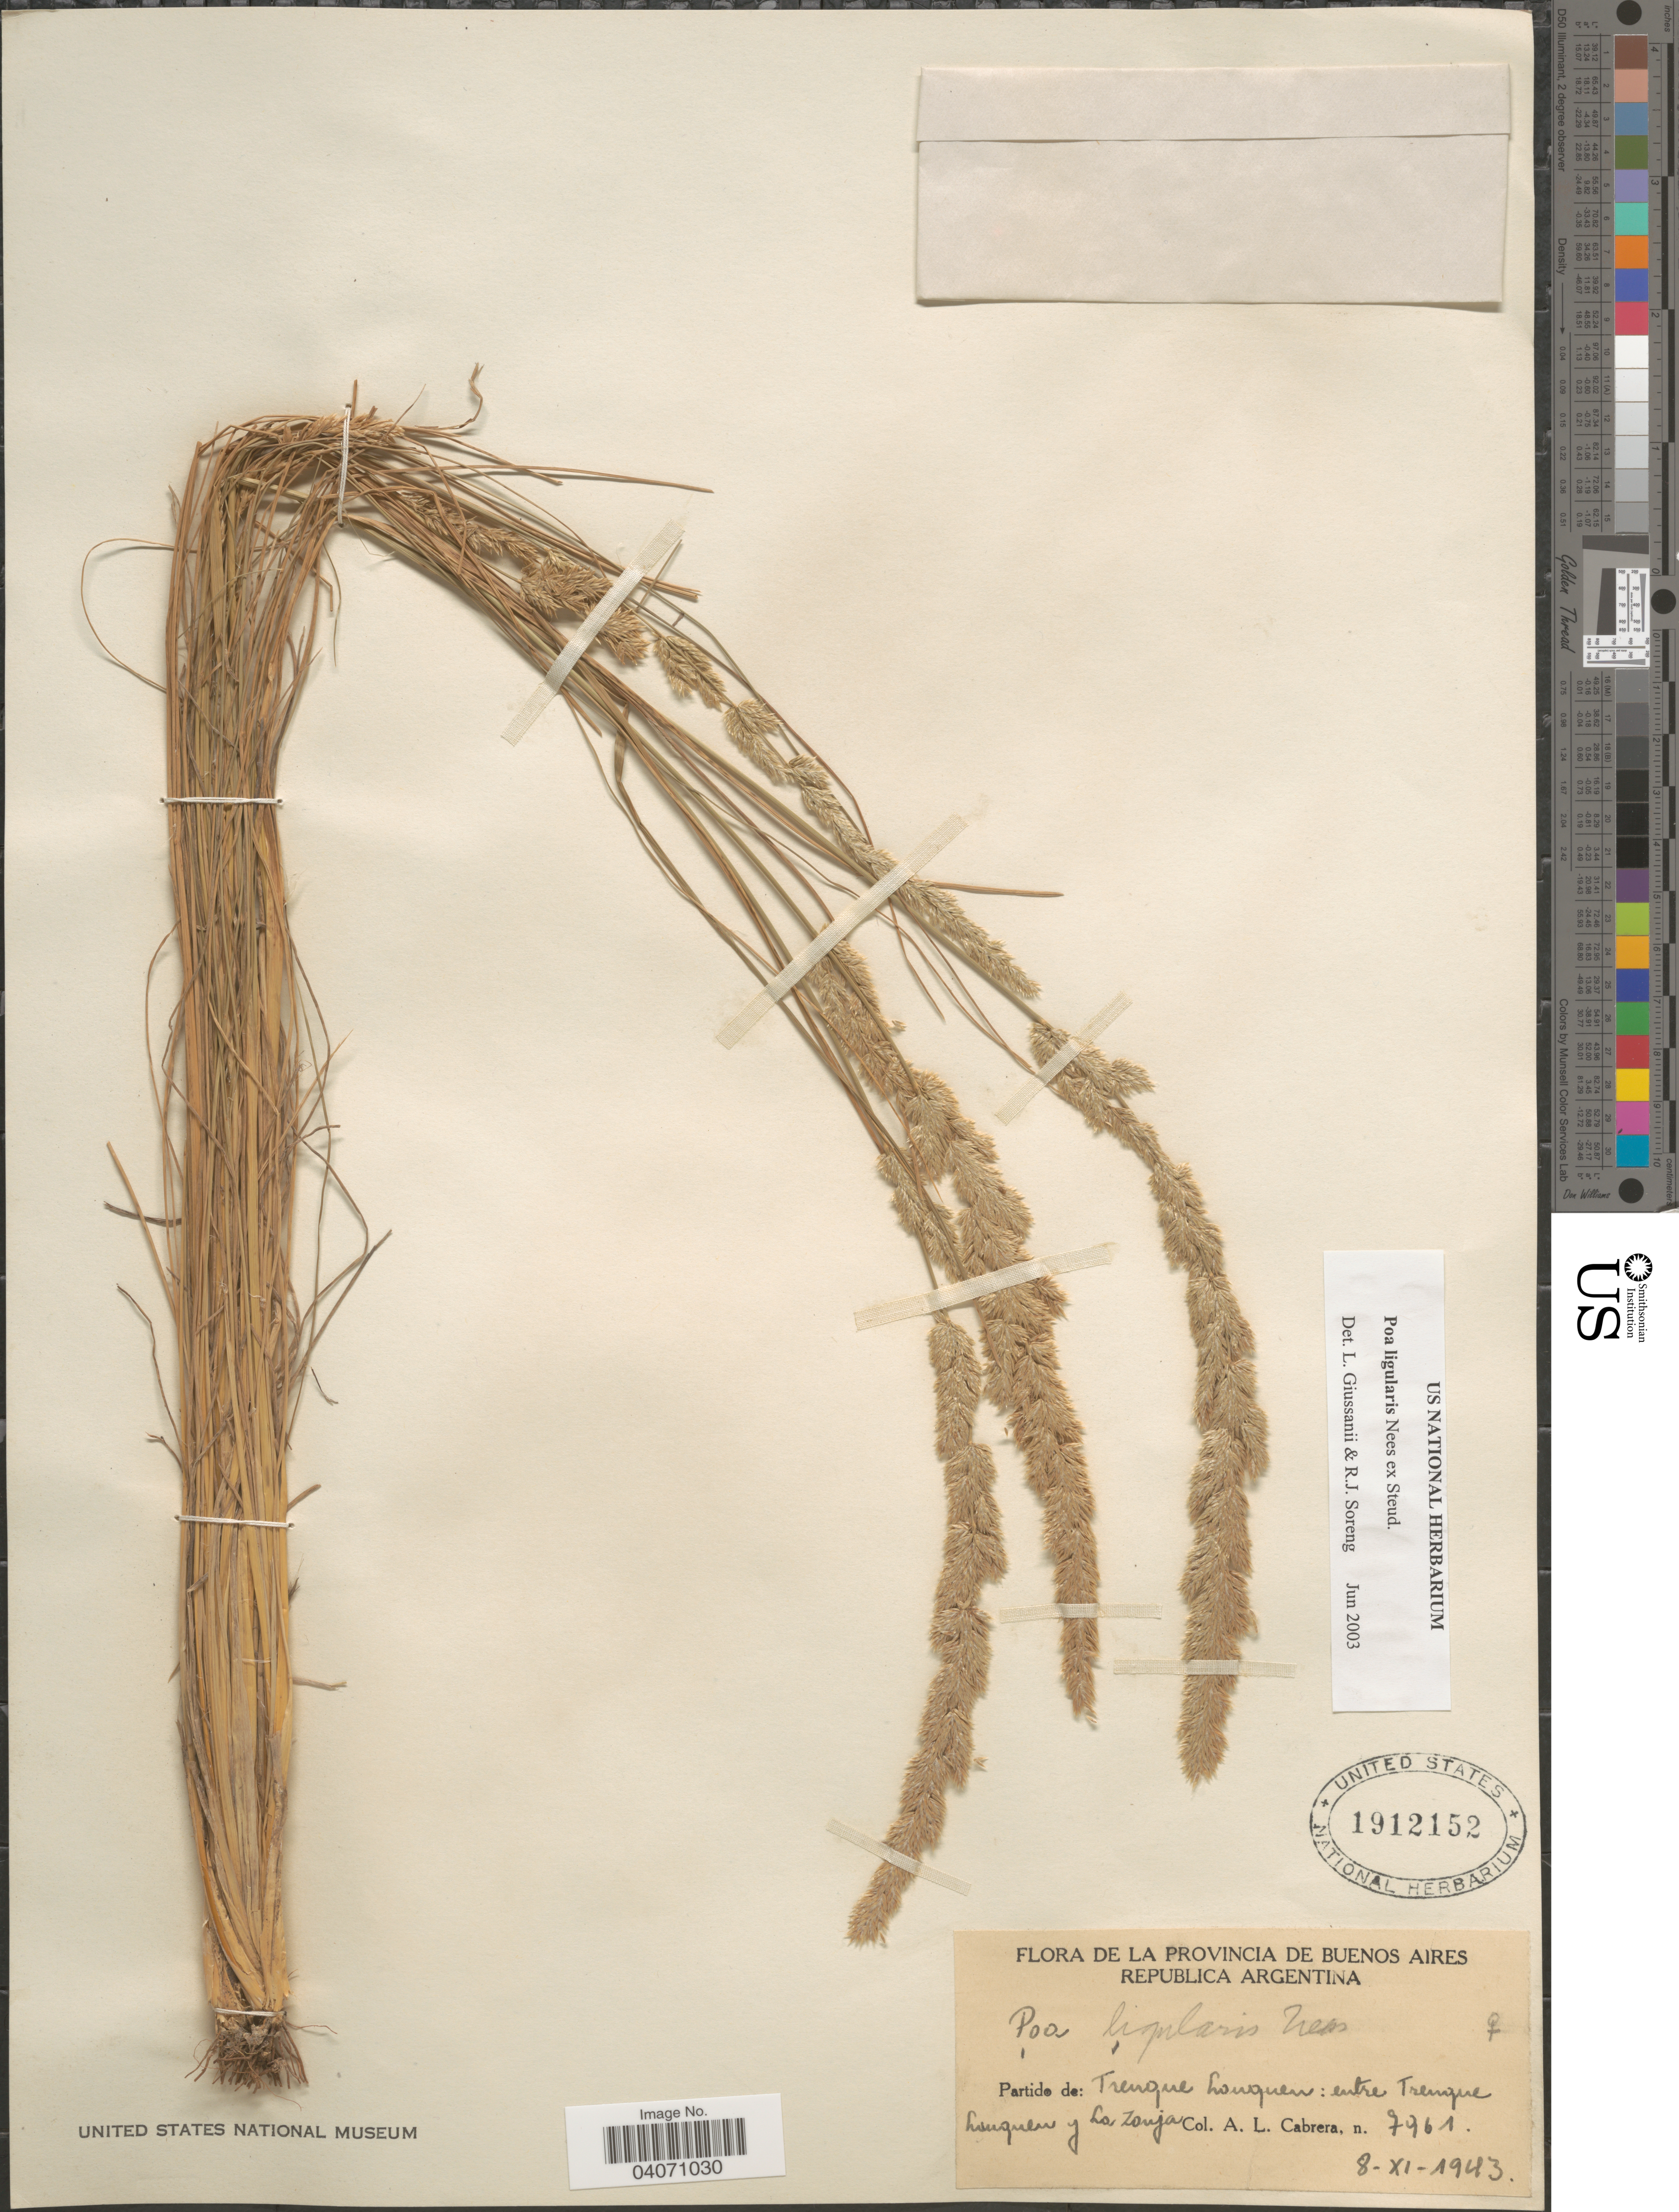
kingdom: Plantae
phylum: Tracheophyta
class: Liliopsida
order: Poales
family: Poaceae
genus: Poa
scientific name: Poa ligularis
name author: Nees ex Steud.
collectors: A. L. Cabrera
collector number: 7961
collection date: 1943-11-08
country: Argentina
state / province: Buenos Aires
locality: Partido de: Trenque Lauquen: entre Trenque Lauquen y La Zouja.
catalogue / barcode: US 1912152